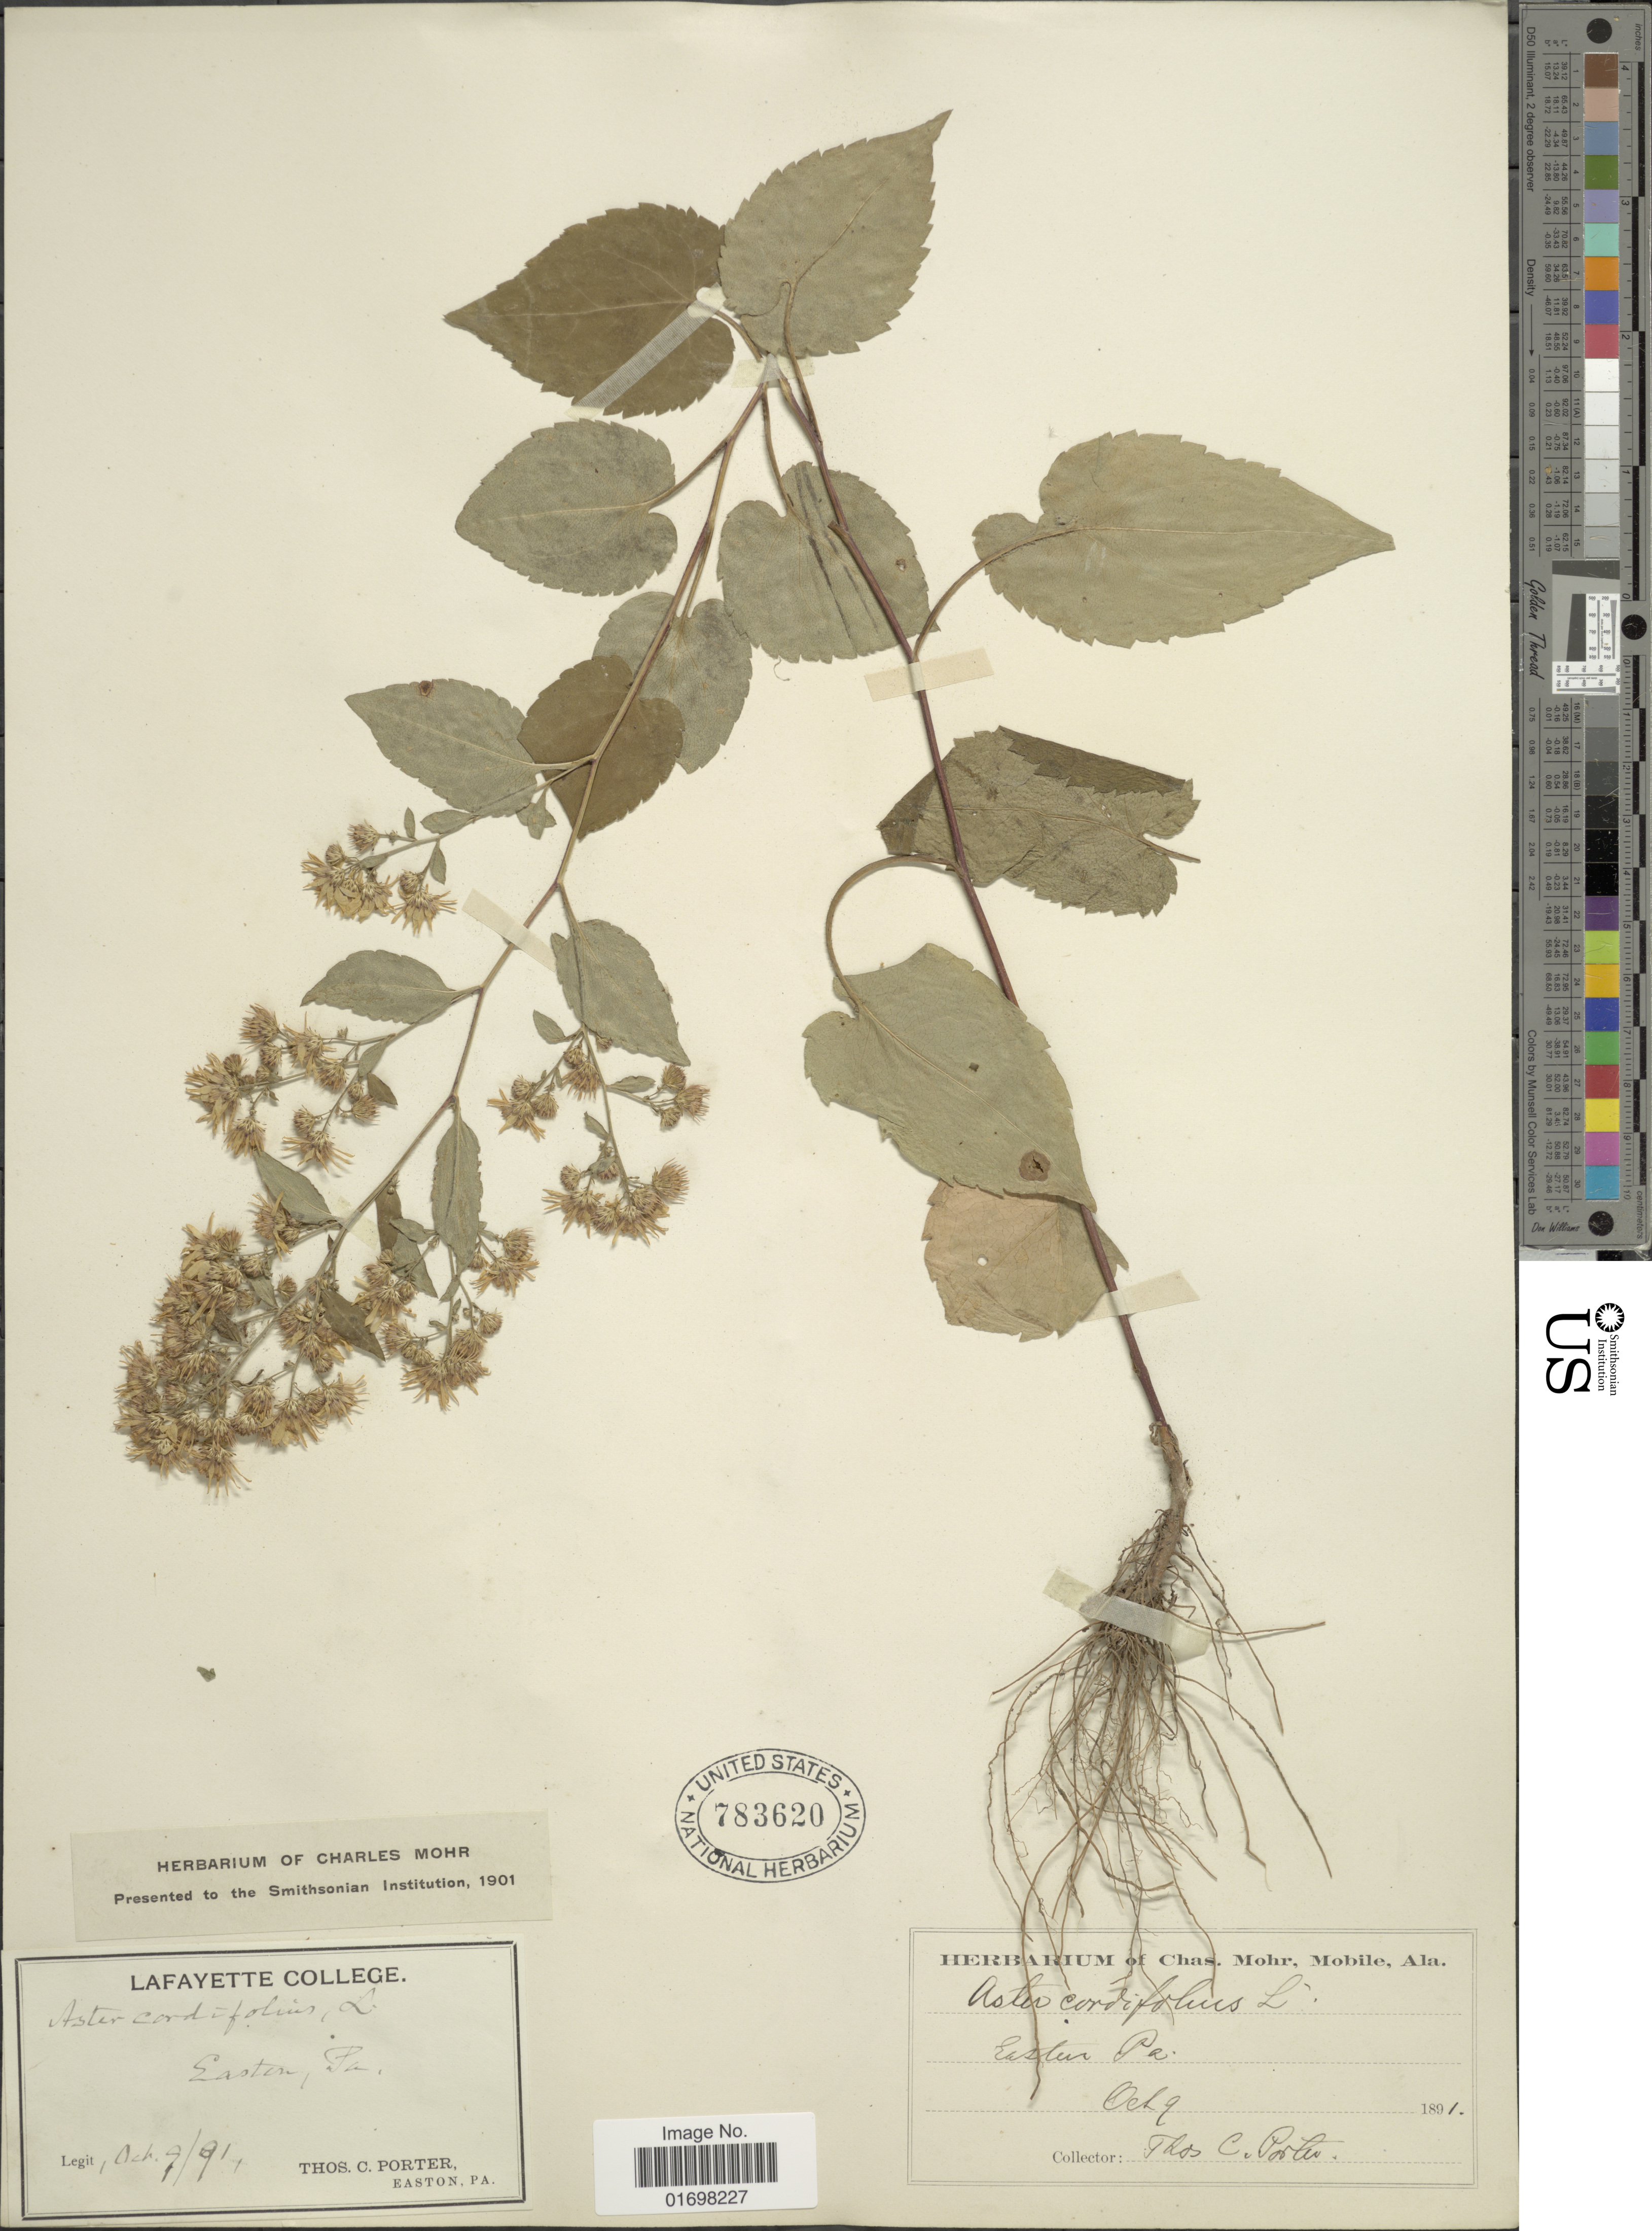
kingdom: Plantae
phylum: Tracheophyta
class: Magnoliopsida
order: Asterales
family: Asteraceae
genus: Symphyotrichum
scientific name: Symphyotrichum cordifolium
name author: (L.) G.L. Nesom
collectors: T. C. Porter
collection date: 1891-10-09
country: United States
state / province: Pennsylvania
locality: Easton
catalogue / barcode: US 783620